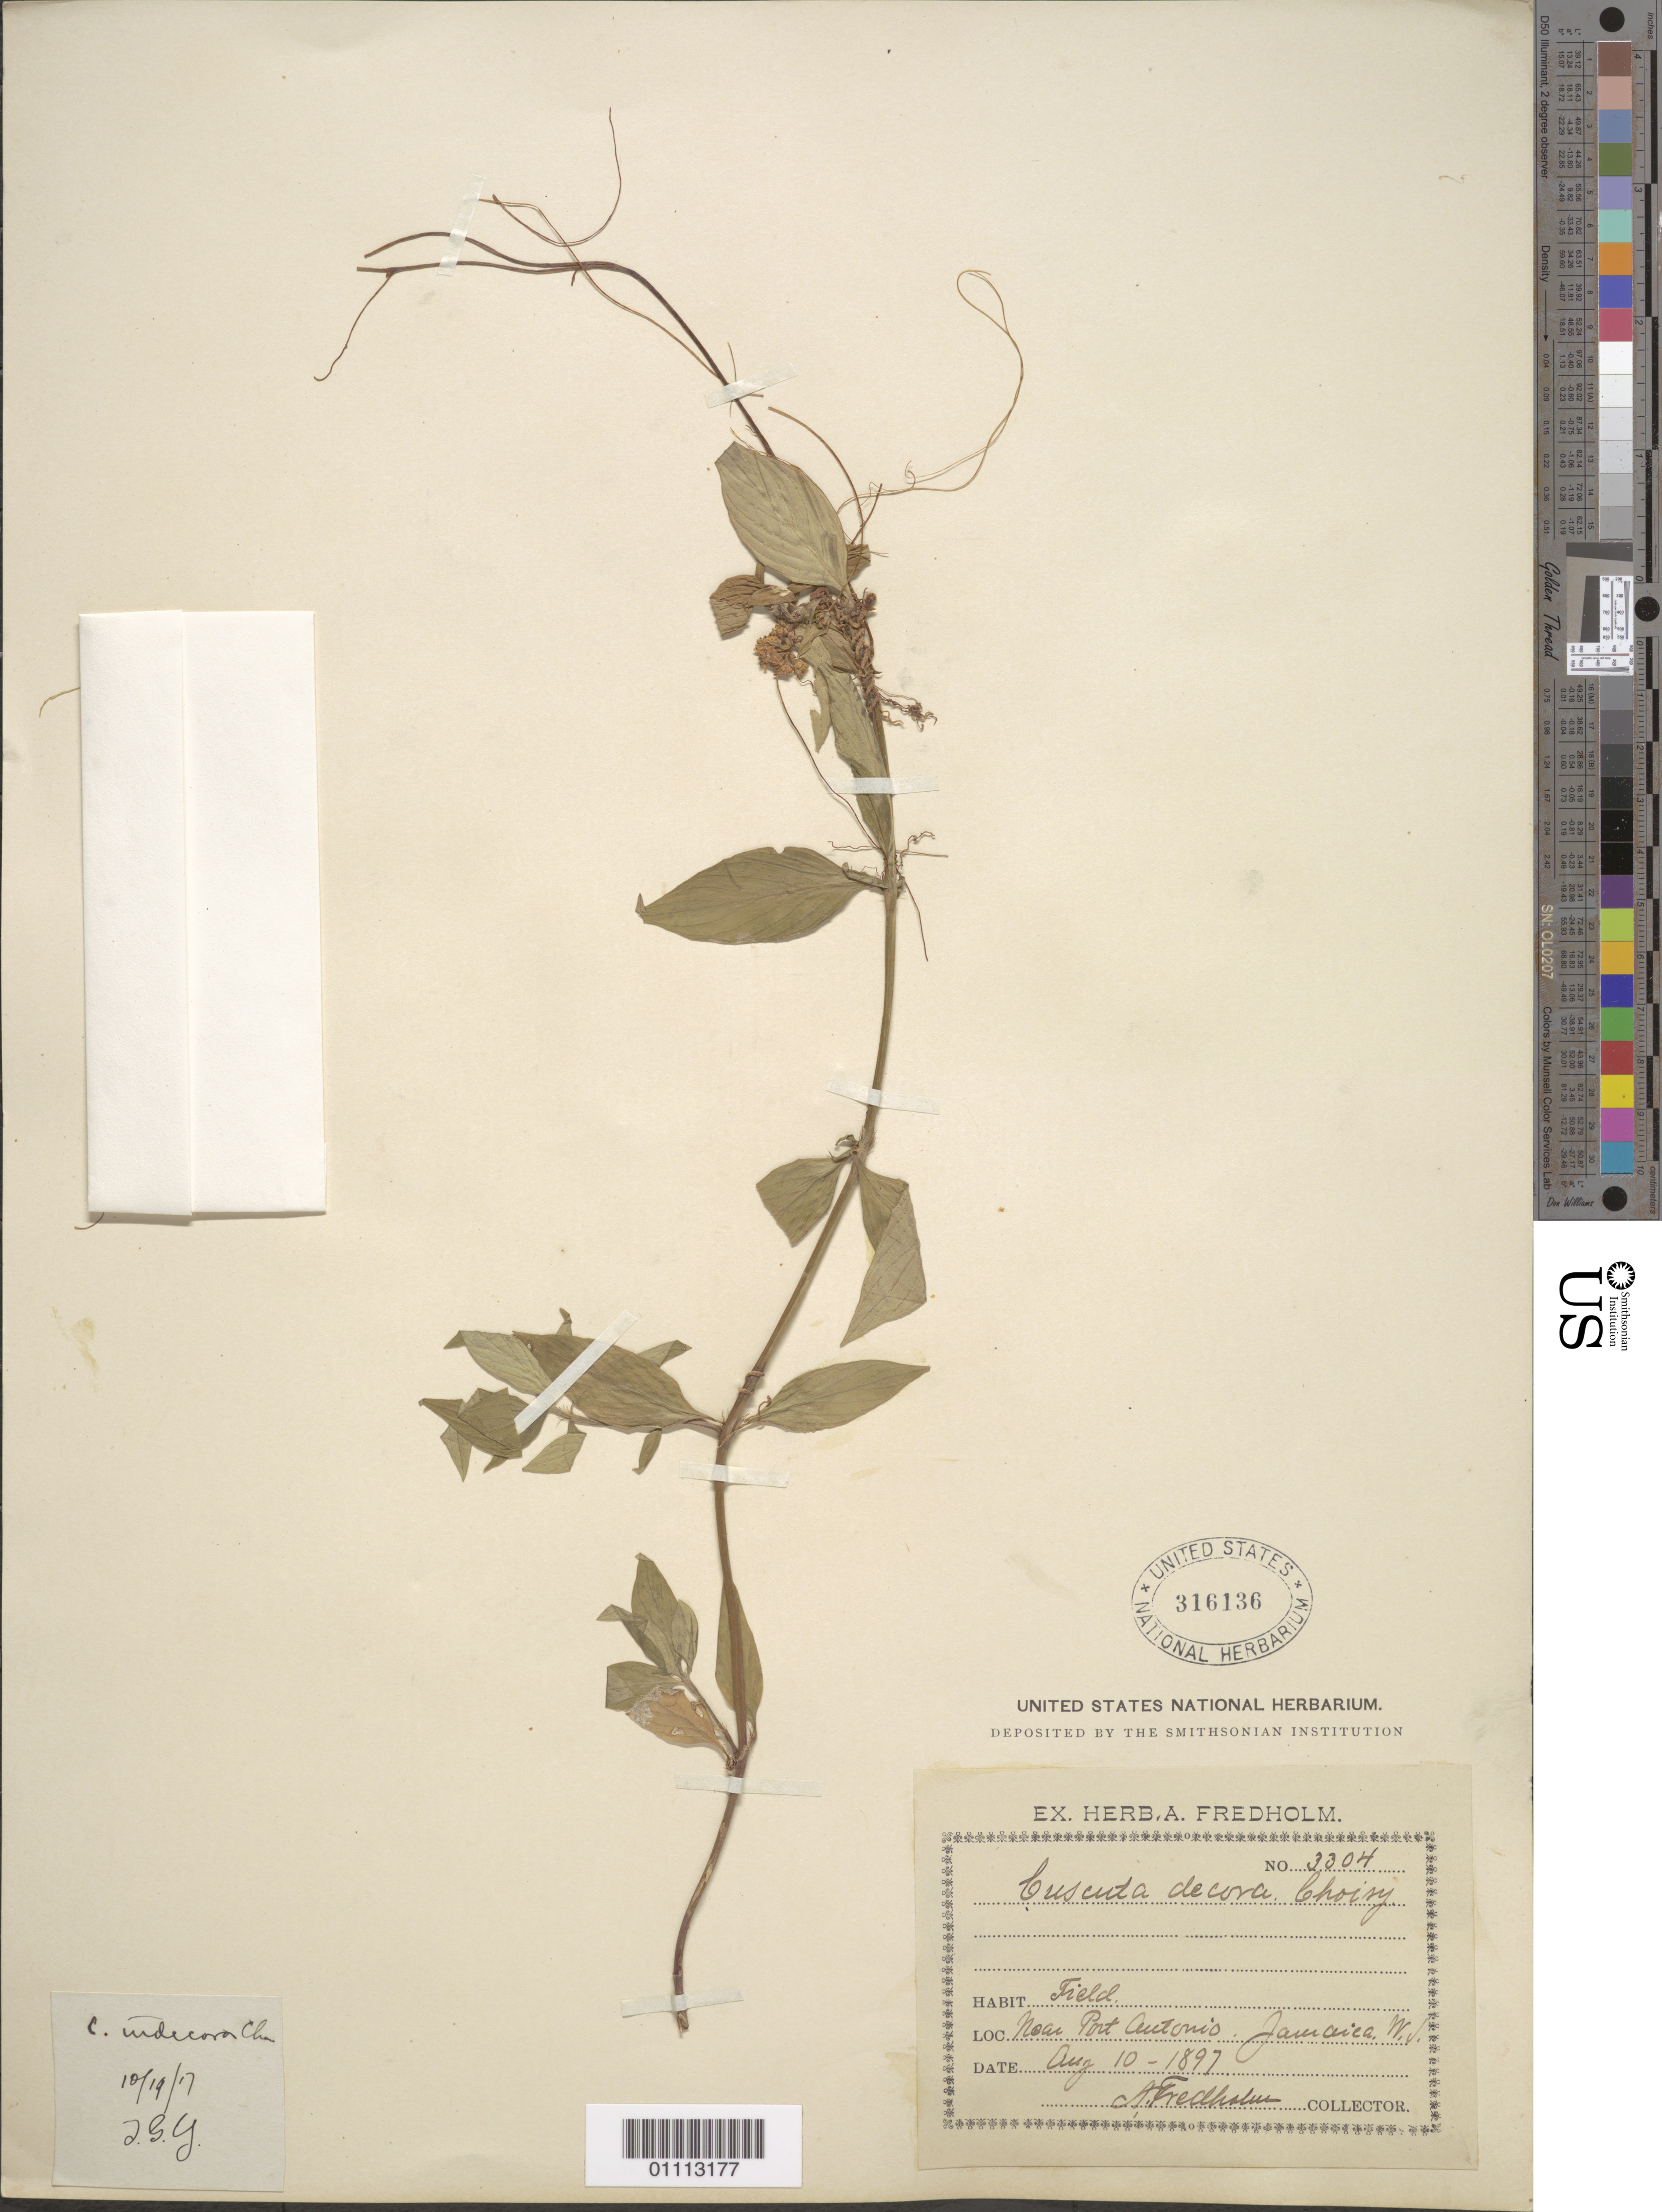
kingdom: Plantae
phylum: Tracheophyta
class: Magnoliopsida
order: Solanales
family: Convolvulaceae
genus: Cuscuta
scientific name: Cuscuta indecora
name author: Choisy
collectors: A. Fredholm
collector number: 3304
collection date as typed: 10 Aug 1897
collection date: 1897-08-10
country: Jamaica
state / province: Portland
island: Jamaica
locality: Near Port Antonio. Field.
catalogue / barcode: US 316136